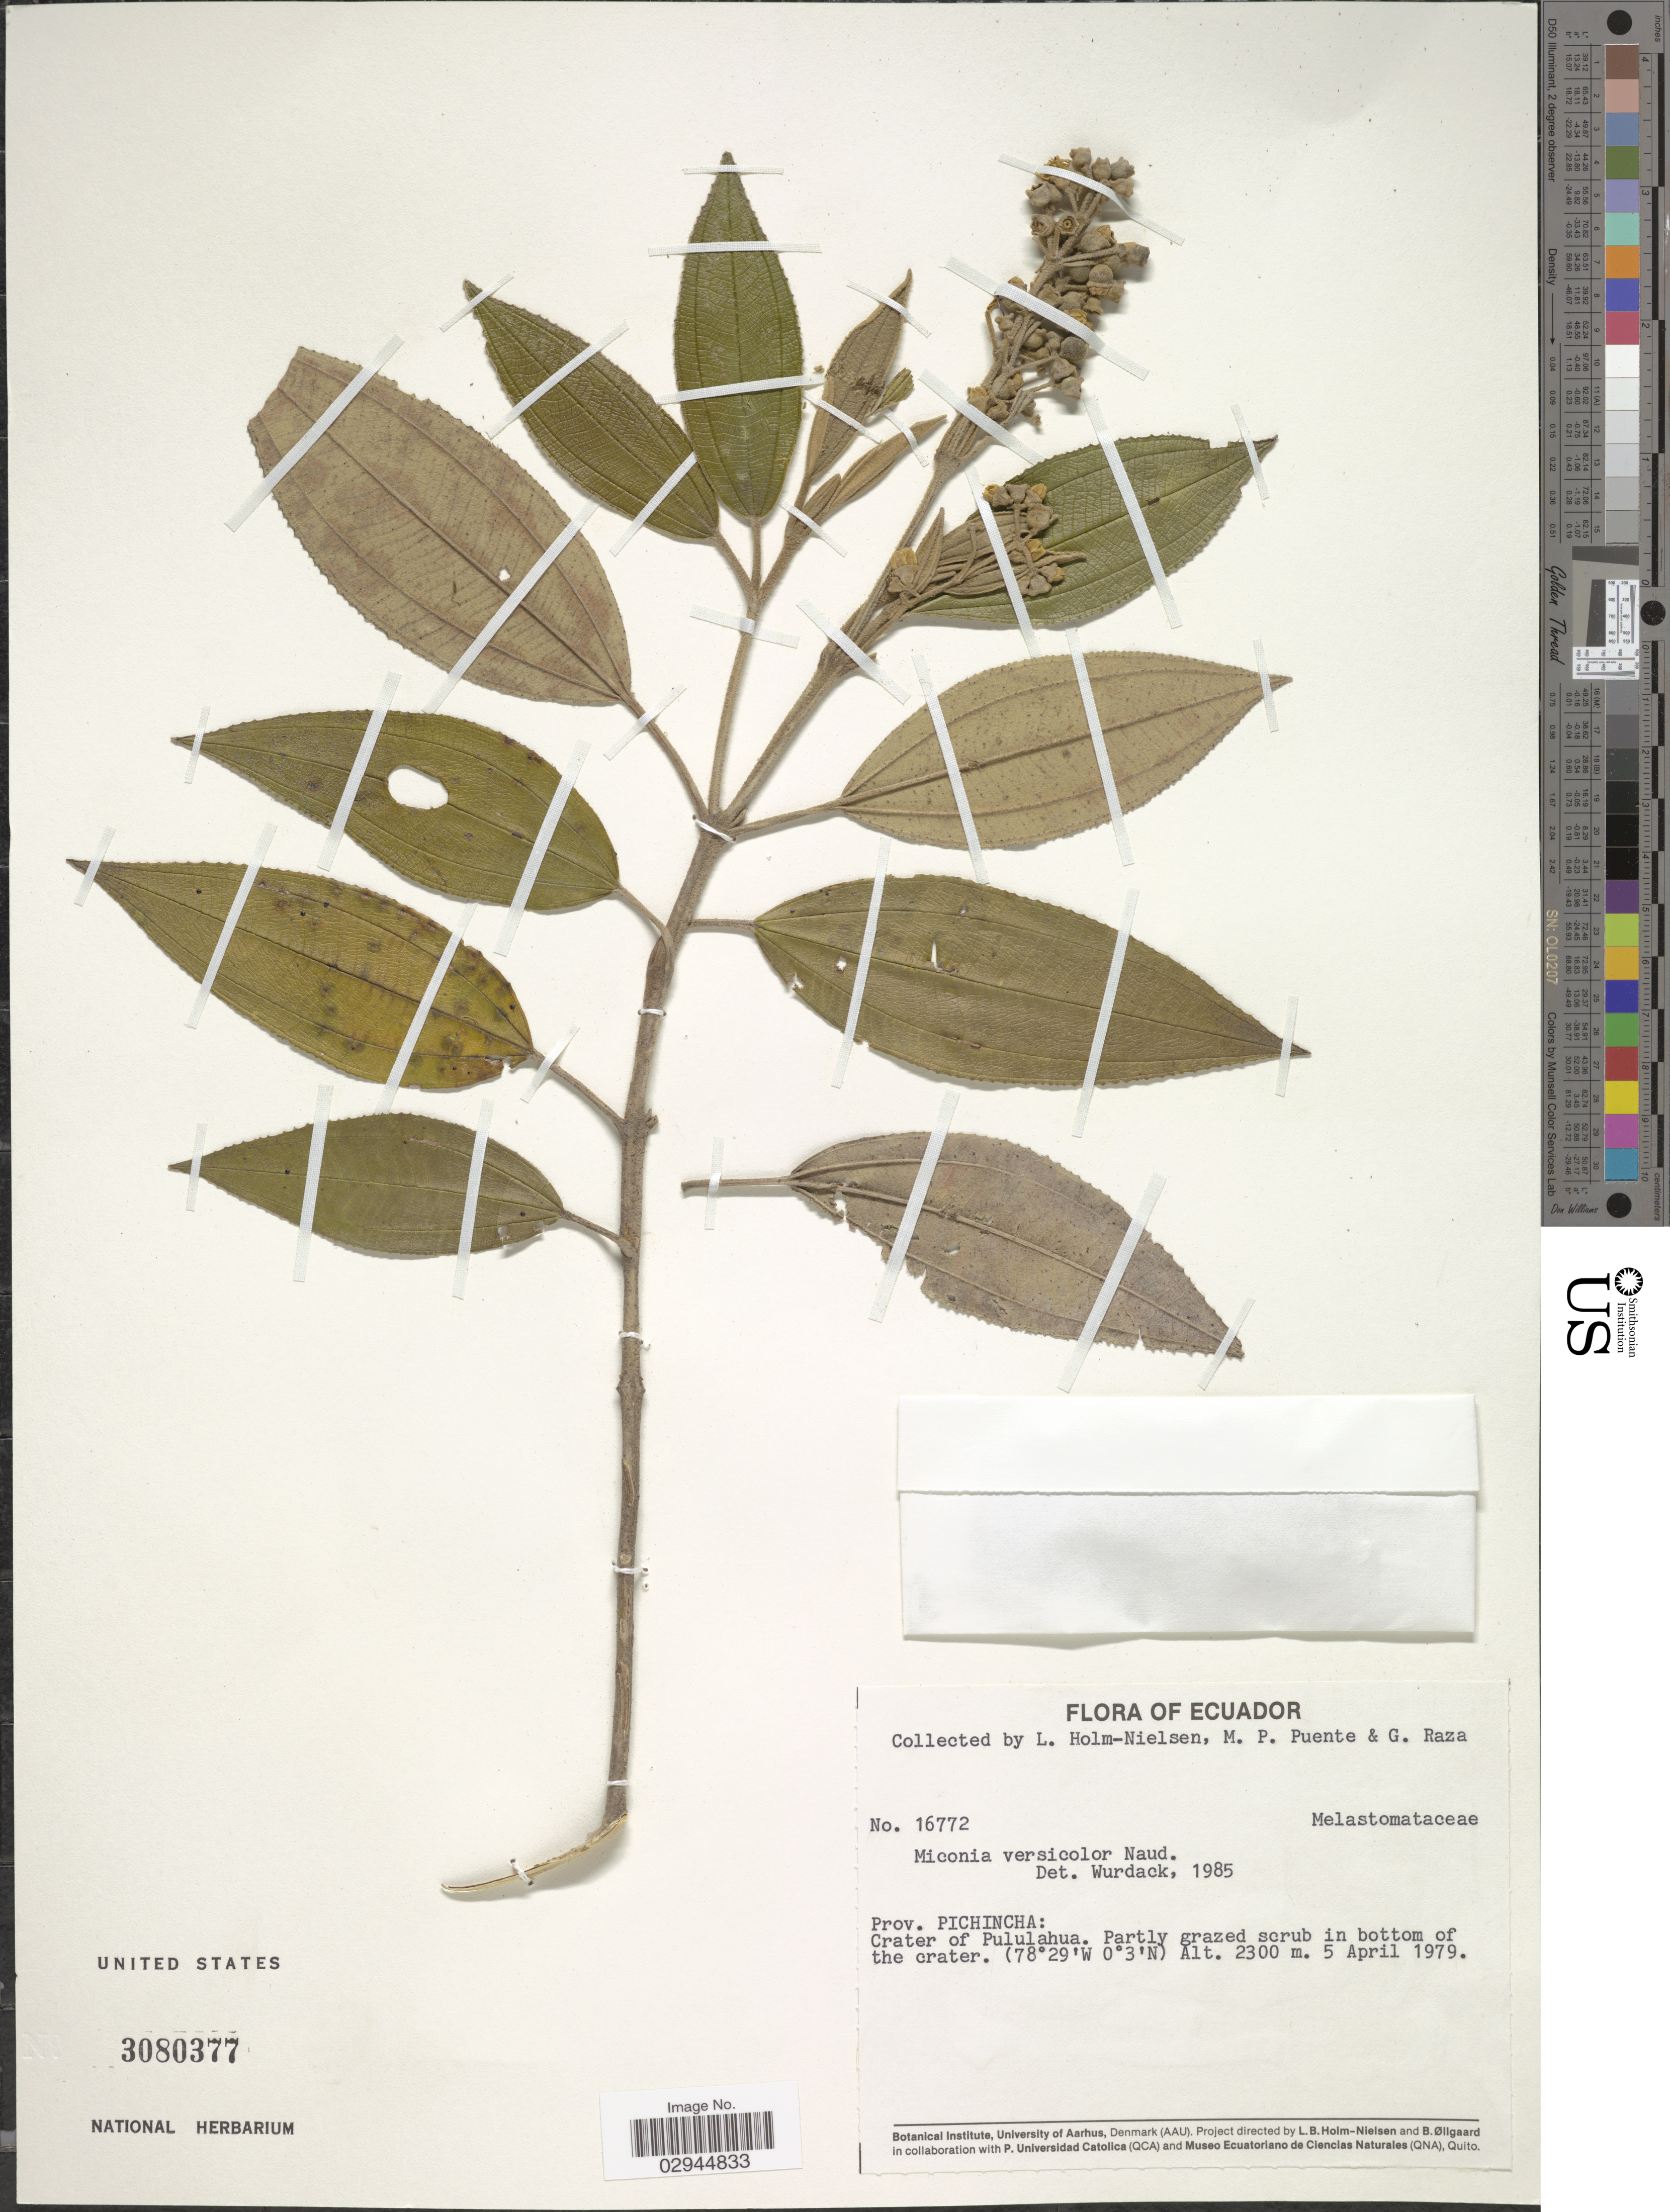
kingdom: Plantae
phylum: Tracheophyta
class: Magnoliopsida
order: Myrtales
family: Melastomataceae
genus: Miconia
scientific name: Miconia versicolor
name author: Naudin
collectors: L. Holm-Nielsen, M. Puente & G. Raza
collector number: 16772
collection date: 1979-04-05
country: Ecuador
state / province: Pichincha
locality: Crater of Pululahua. Partly grazed scrub in bottom of the crater.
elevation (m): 2300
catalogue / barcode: US 3080377